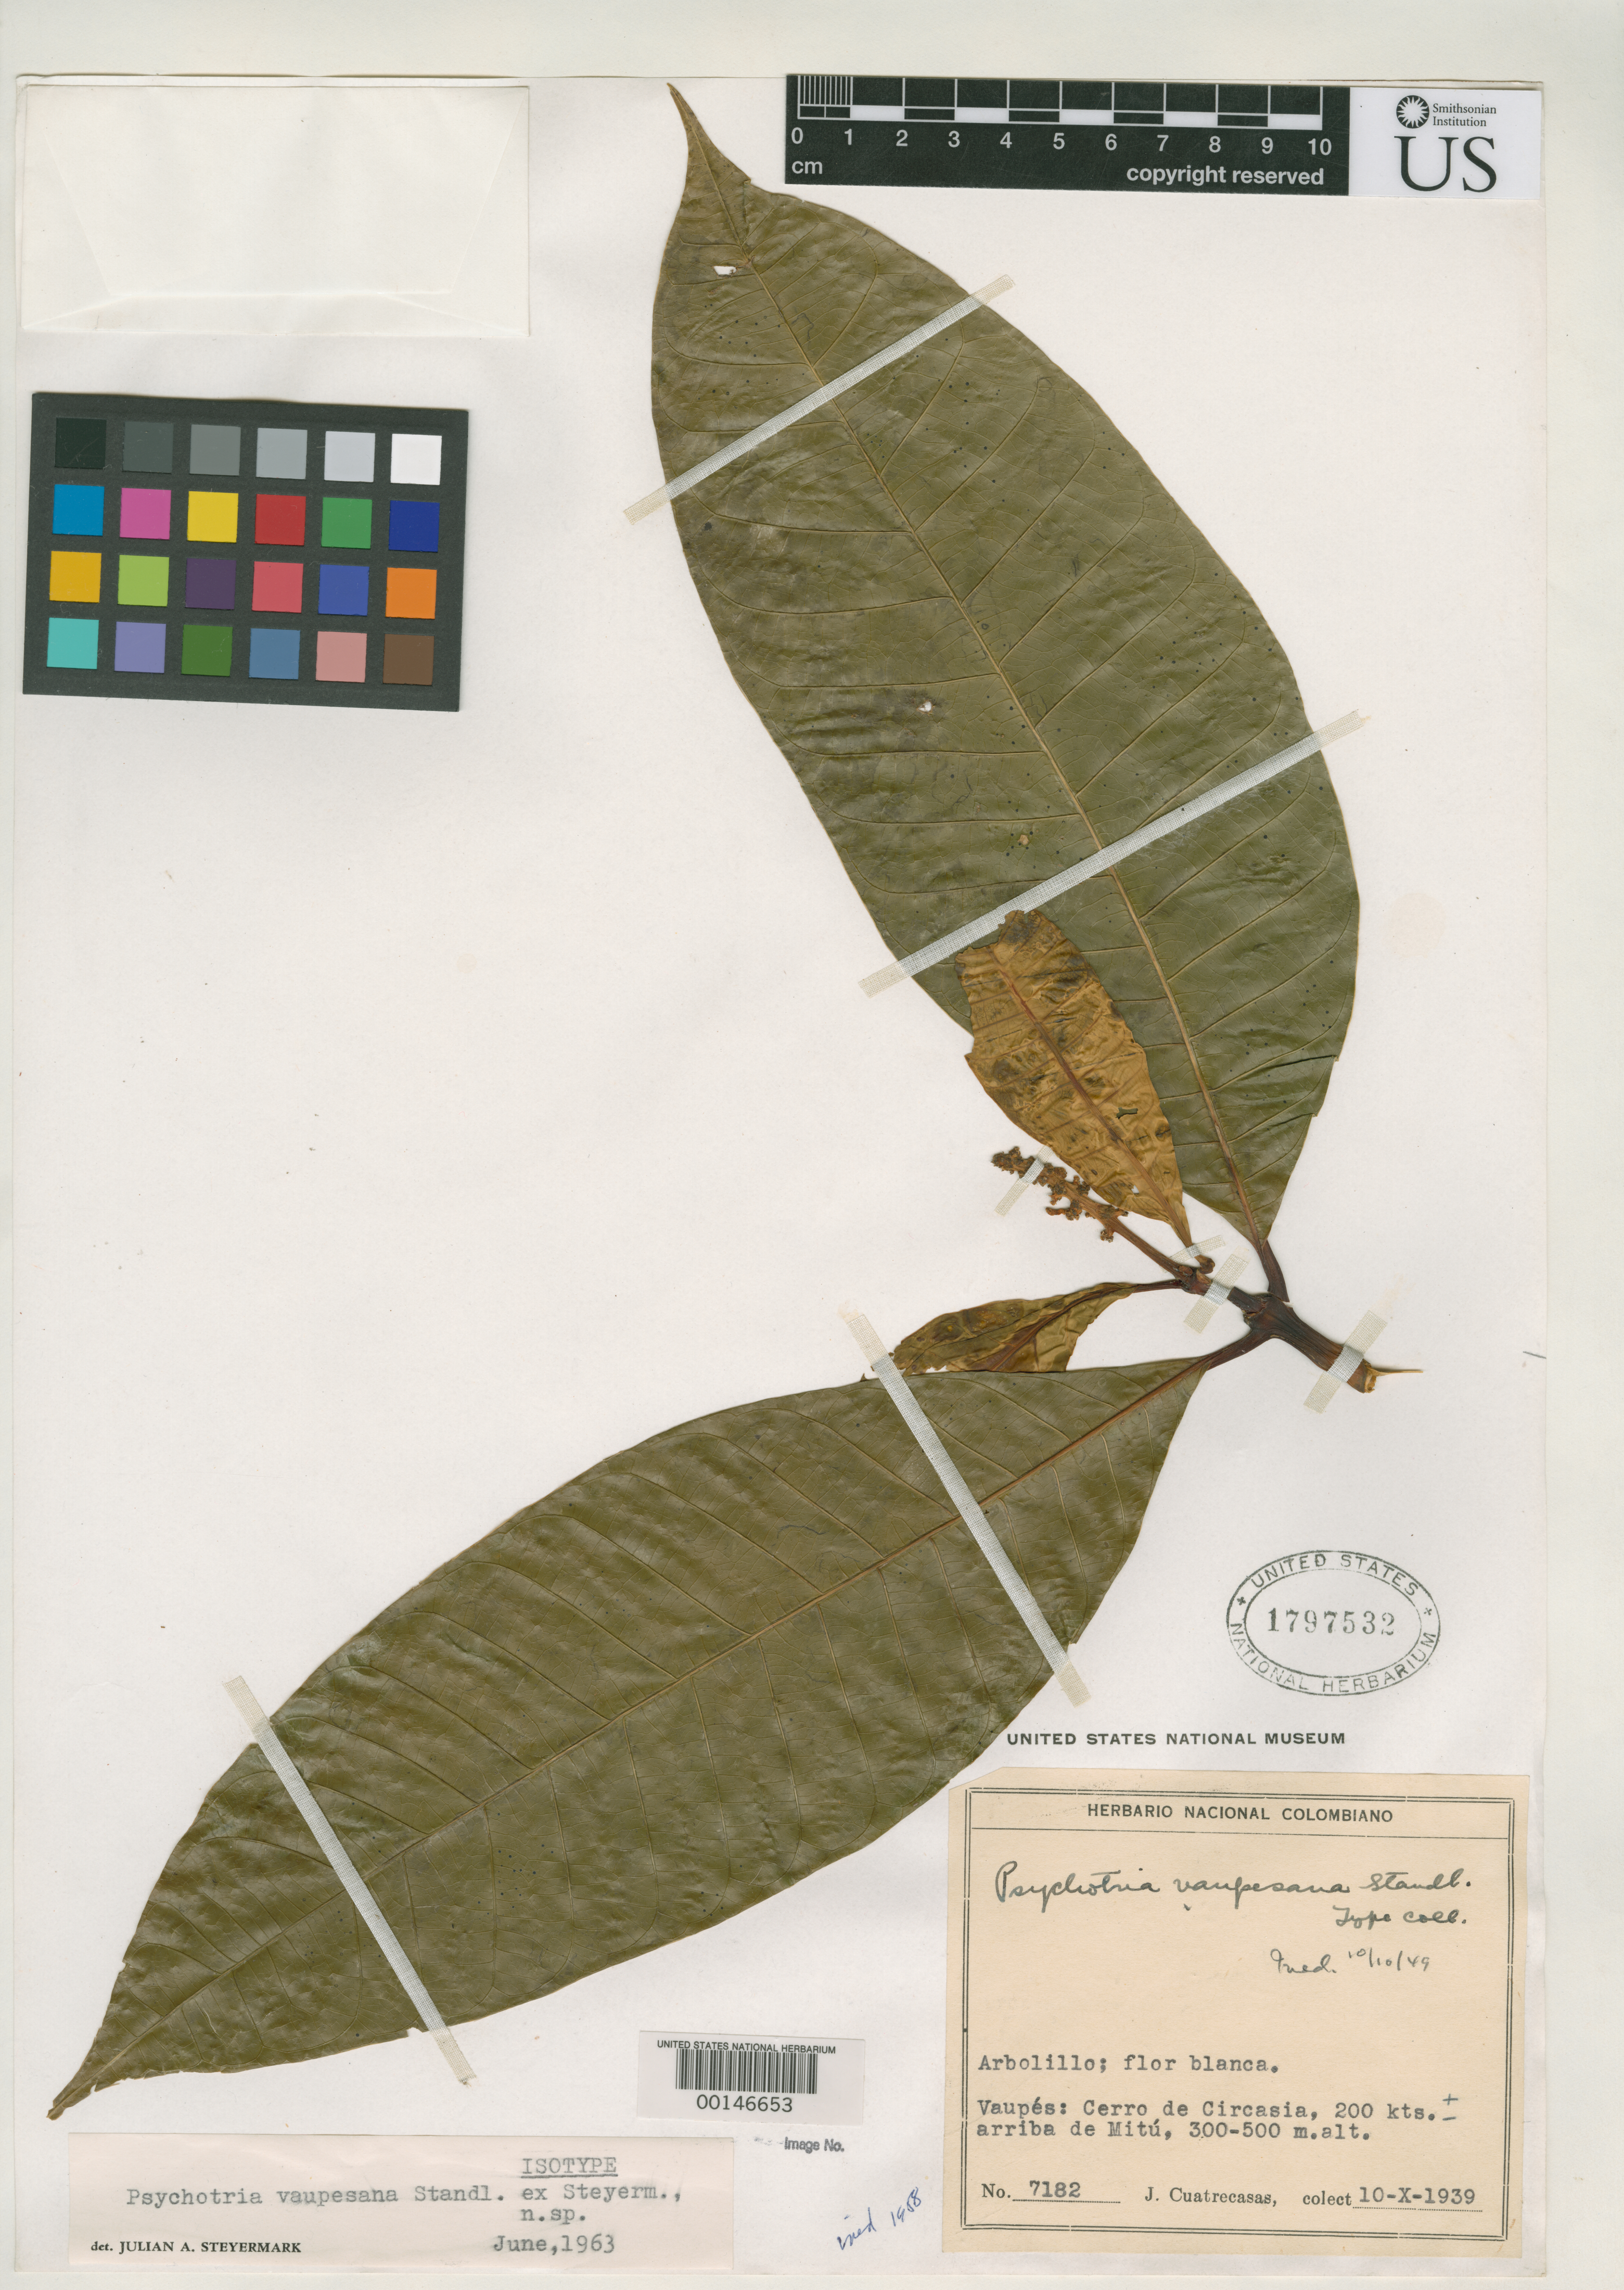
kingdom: Plantae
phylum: Tracheophyta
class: Magnoliopsida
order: Gentianales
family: Rubiaceae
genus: Psychotria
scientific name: Psychotria vaupesana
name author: Standl. ex Steyerm.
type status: Isotype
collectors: J. Cuatrecasas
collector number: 7182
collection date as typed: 10 Nov 1939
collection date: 1939-11-10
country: Colombia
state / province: Vaupés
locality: Cerro Circasia.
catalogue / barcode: US 1797532